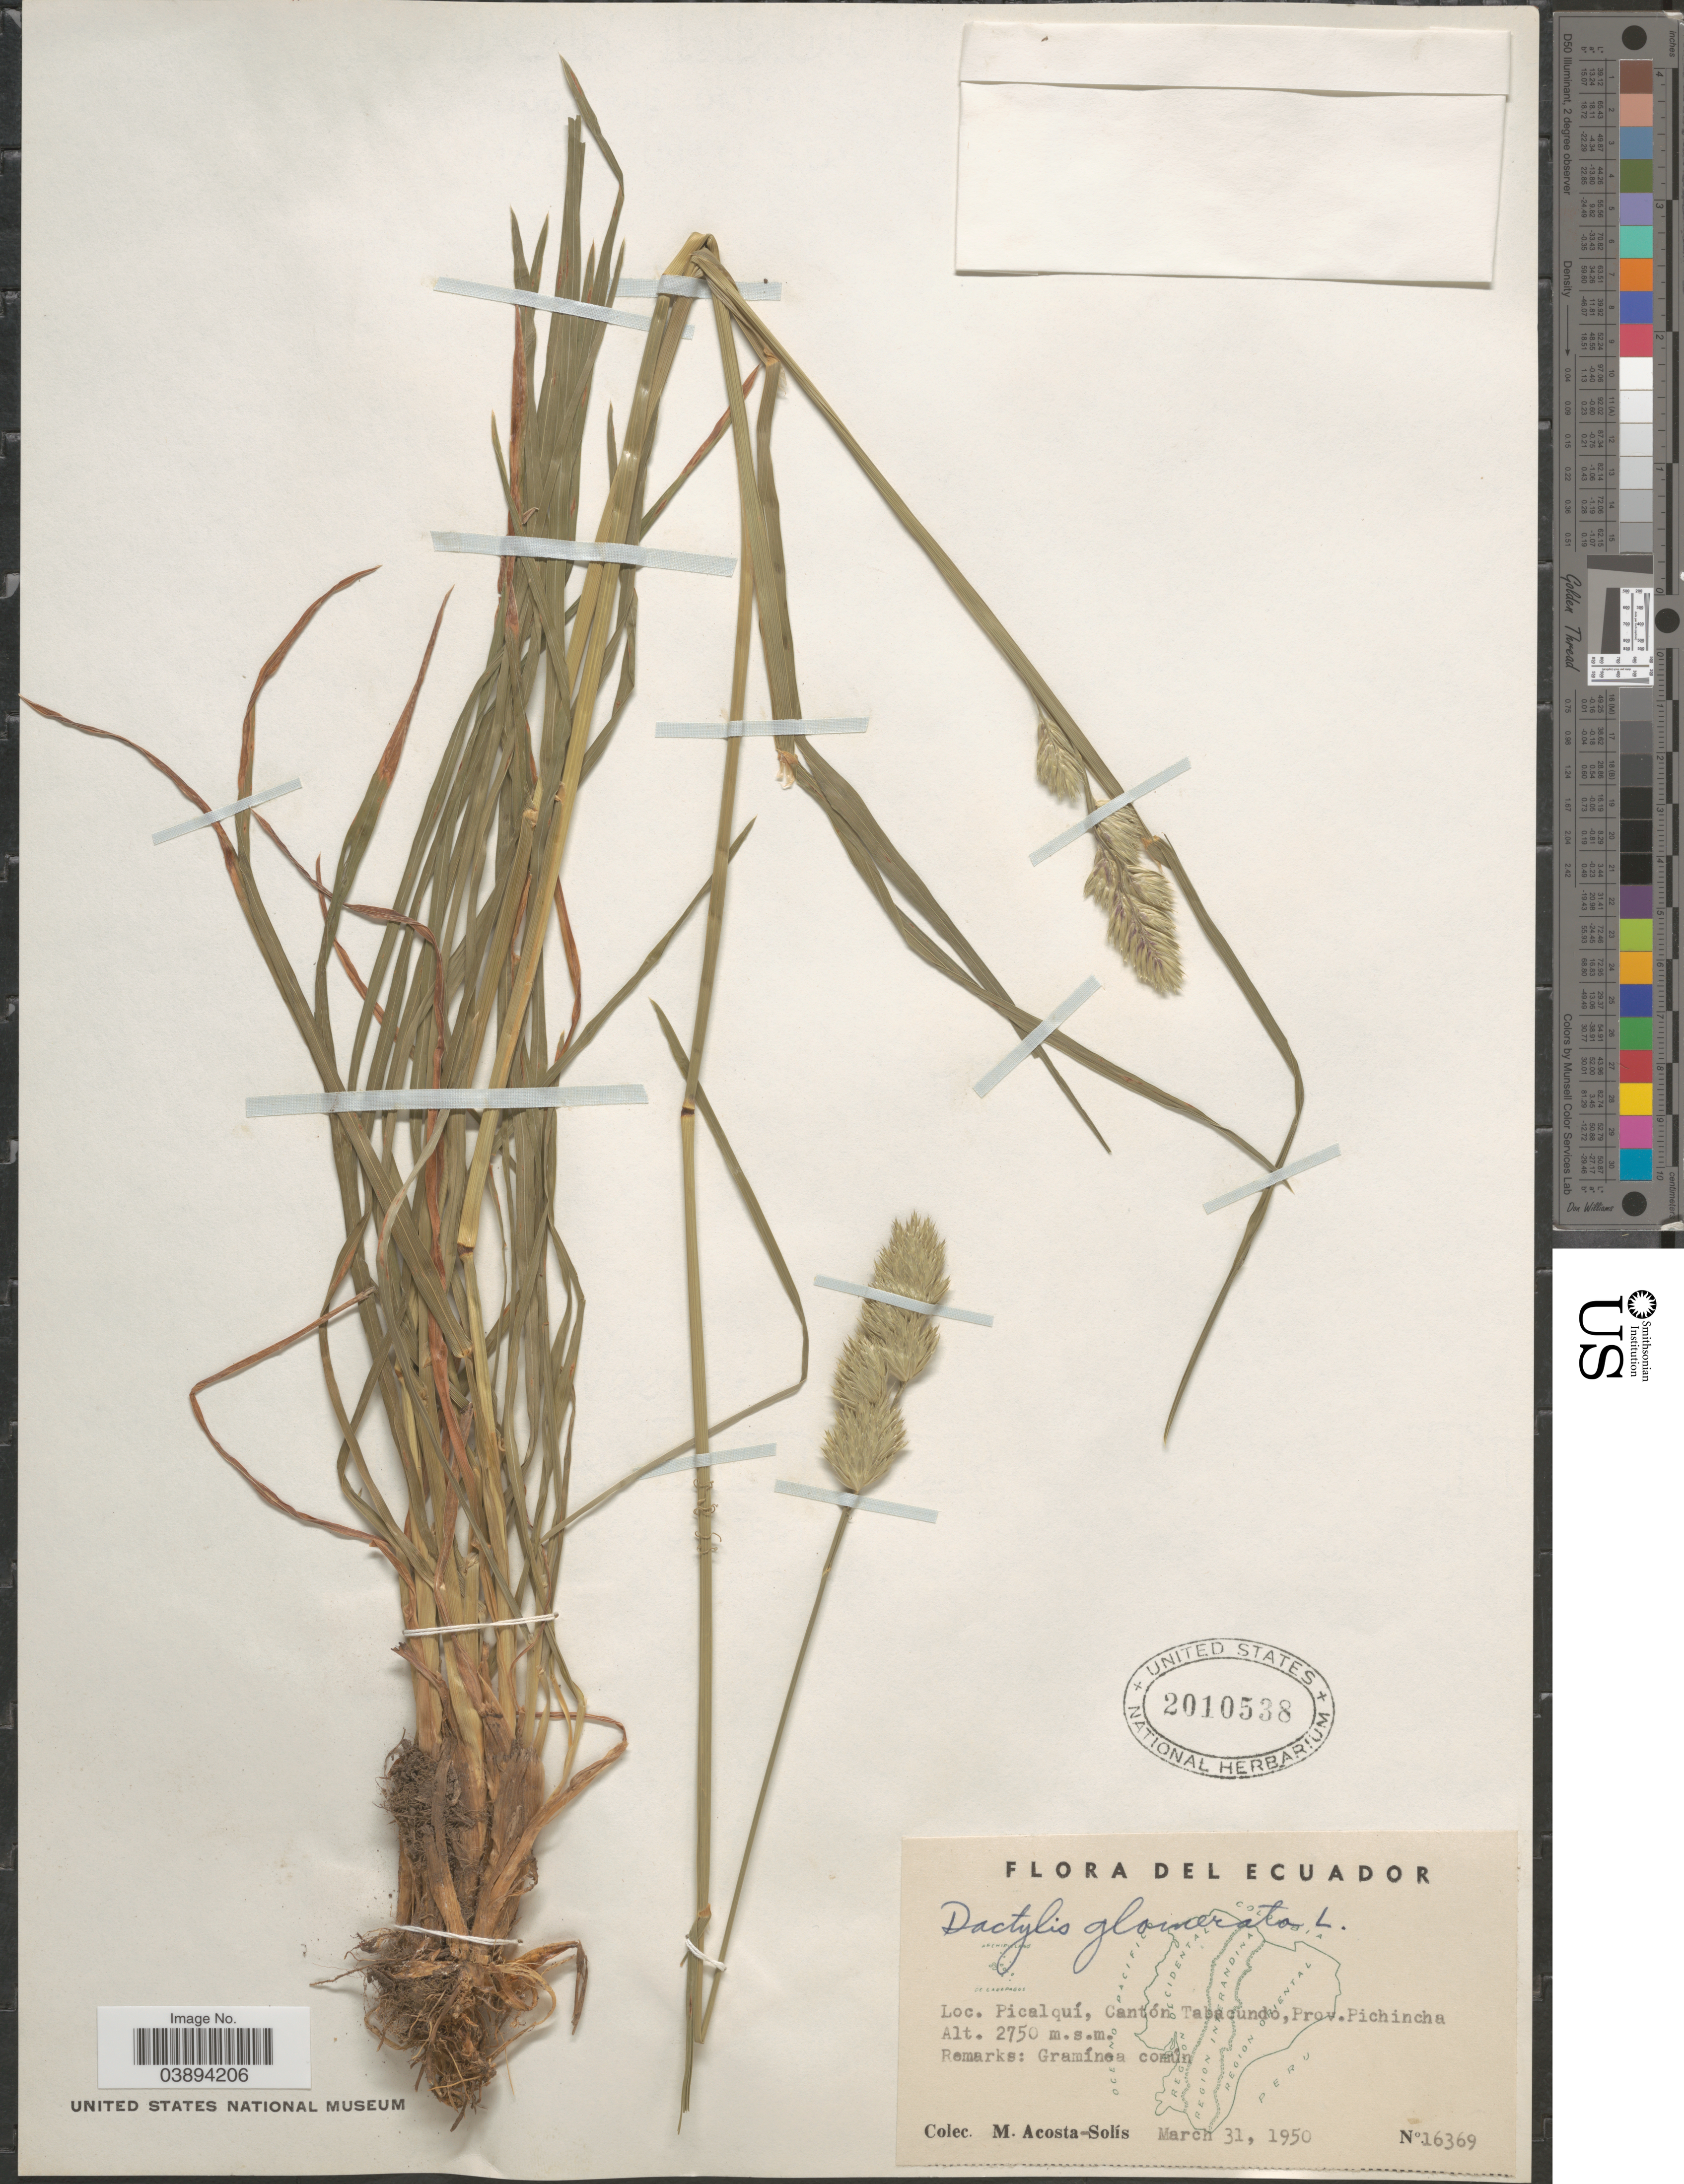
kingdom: Plantae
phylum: Tracheophyta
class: Liliopsida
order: Poales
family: Poaceae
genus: Dactylis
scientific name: Dactylis glomerata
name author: L.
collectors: M. Acosta Solis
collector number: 16369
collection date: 1950-03-31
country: Ecuador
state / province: Pichincha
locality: Picalquí, Cantón Tabacundo.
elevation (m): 2750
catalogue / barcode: US 2010538